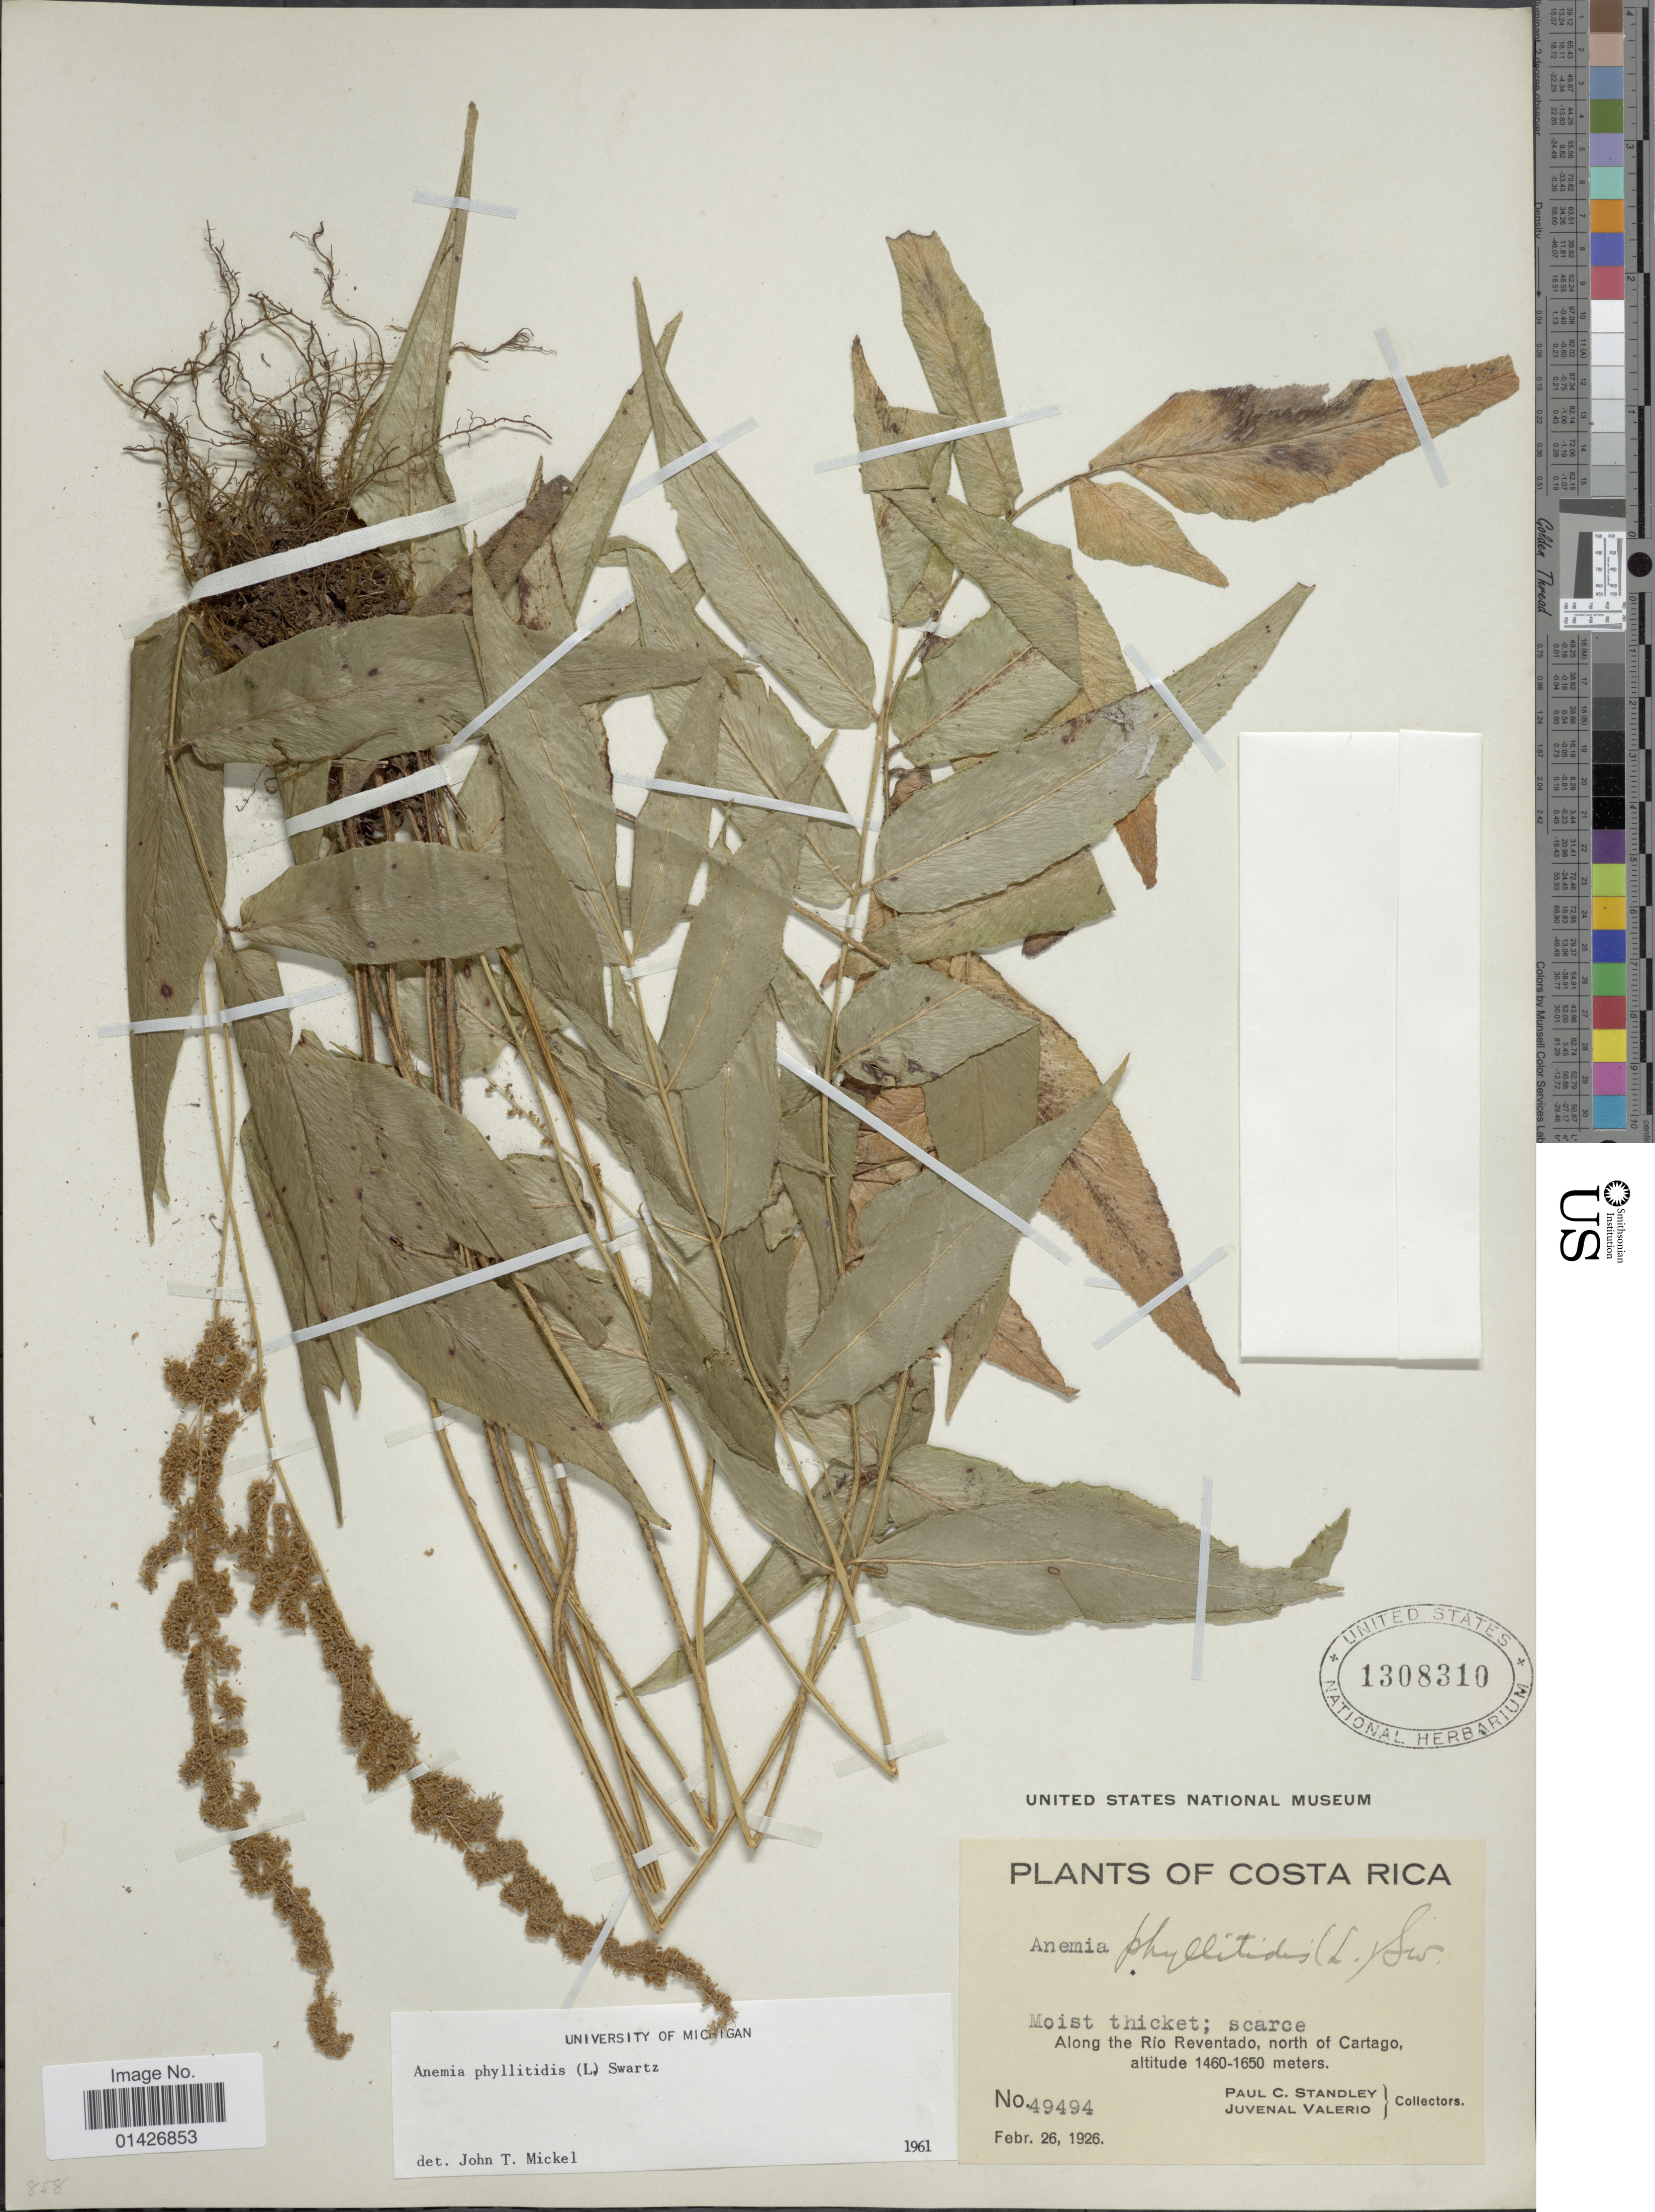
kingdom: Plantae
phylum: Tracheophyta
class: Polypodiopsida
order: Schizaeales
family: Anemiaceae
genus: Anemia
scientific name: Anemia phyllitidis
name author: (L.) Sw.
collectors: P. C. Standley & J. Valerio R.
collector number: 49494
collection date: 1926-02-26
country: Costa Rica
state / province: Cartago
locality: Along the Rio Reventado, north of Cartago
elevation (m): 1460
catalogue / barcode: US 1308310